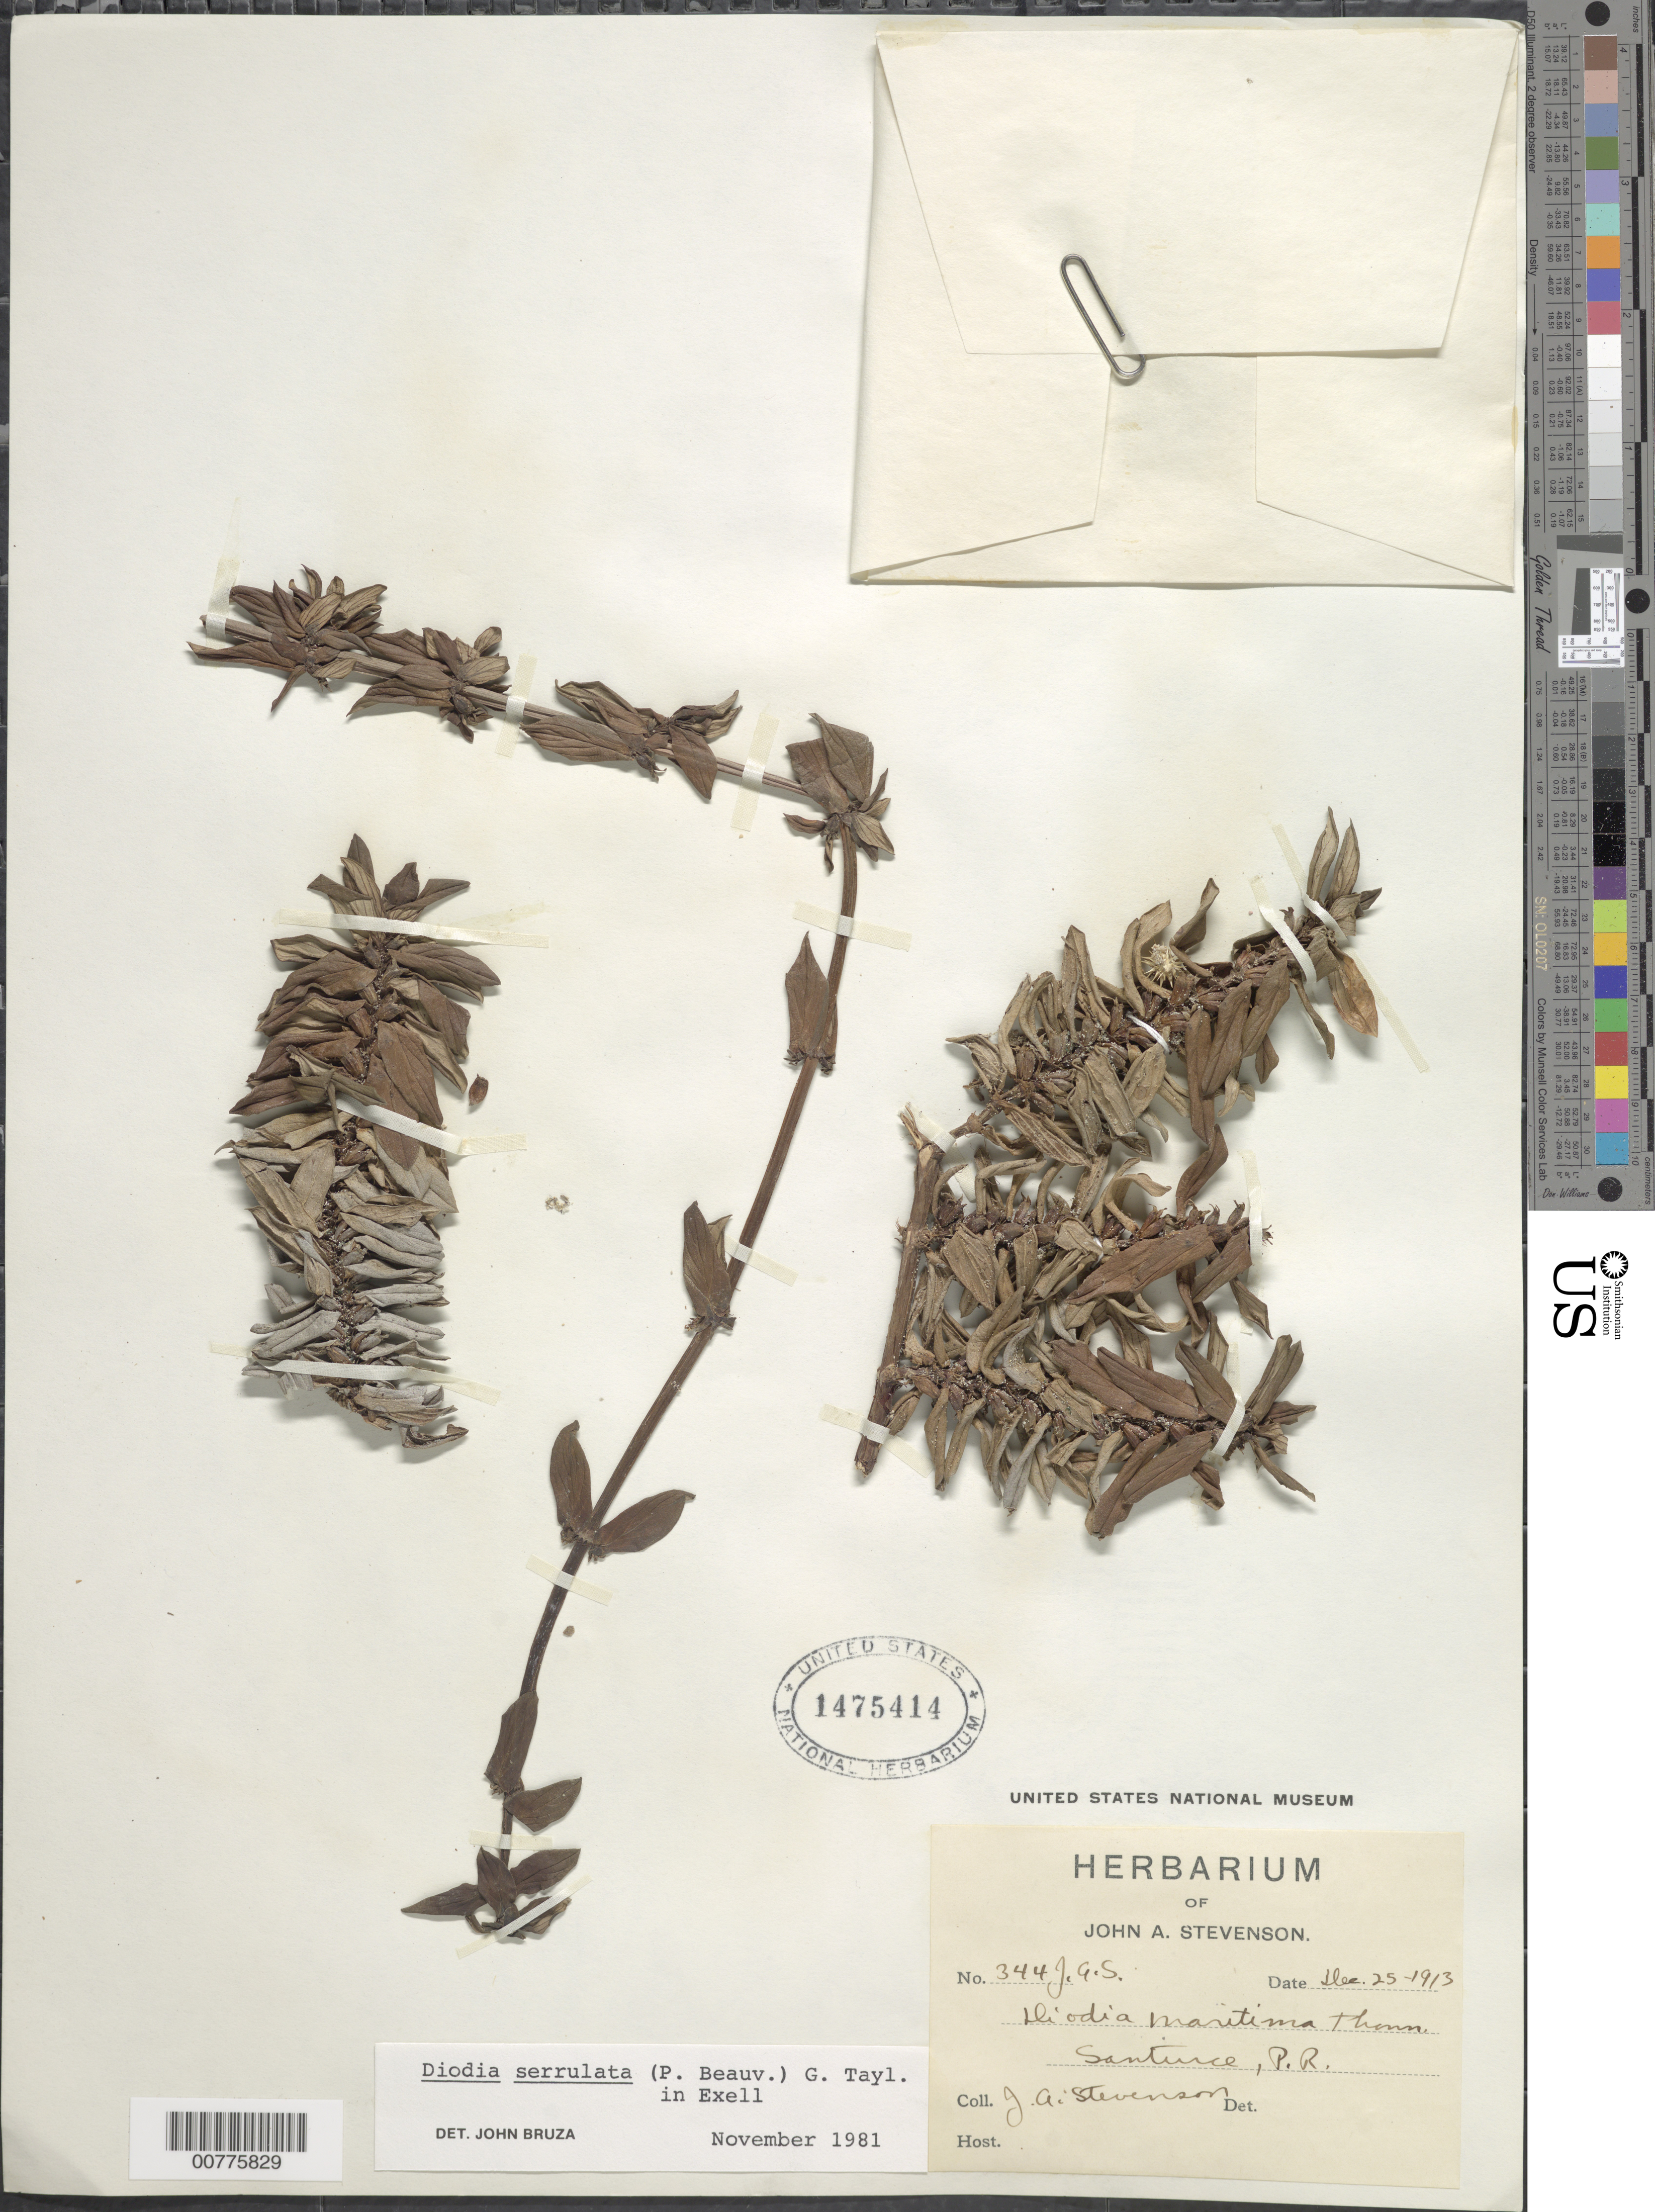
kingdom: Plantae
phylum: Tracheophyta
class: Magnoliopsida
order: Gentianales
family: Rubiaceae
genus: Diodia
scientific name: Diodia serrulata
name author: (P. Beauv.) G. Taylor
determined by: Bruza, J.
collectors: J. Stevenson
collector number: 344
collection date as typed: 25 Dec 1913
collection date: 1913-12-25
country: Puerto Rico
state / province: San Juan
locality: Santurce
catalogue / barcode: US 1475414